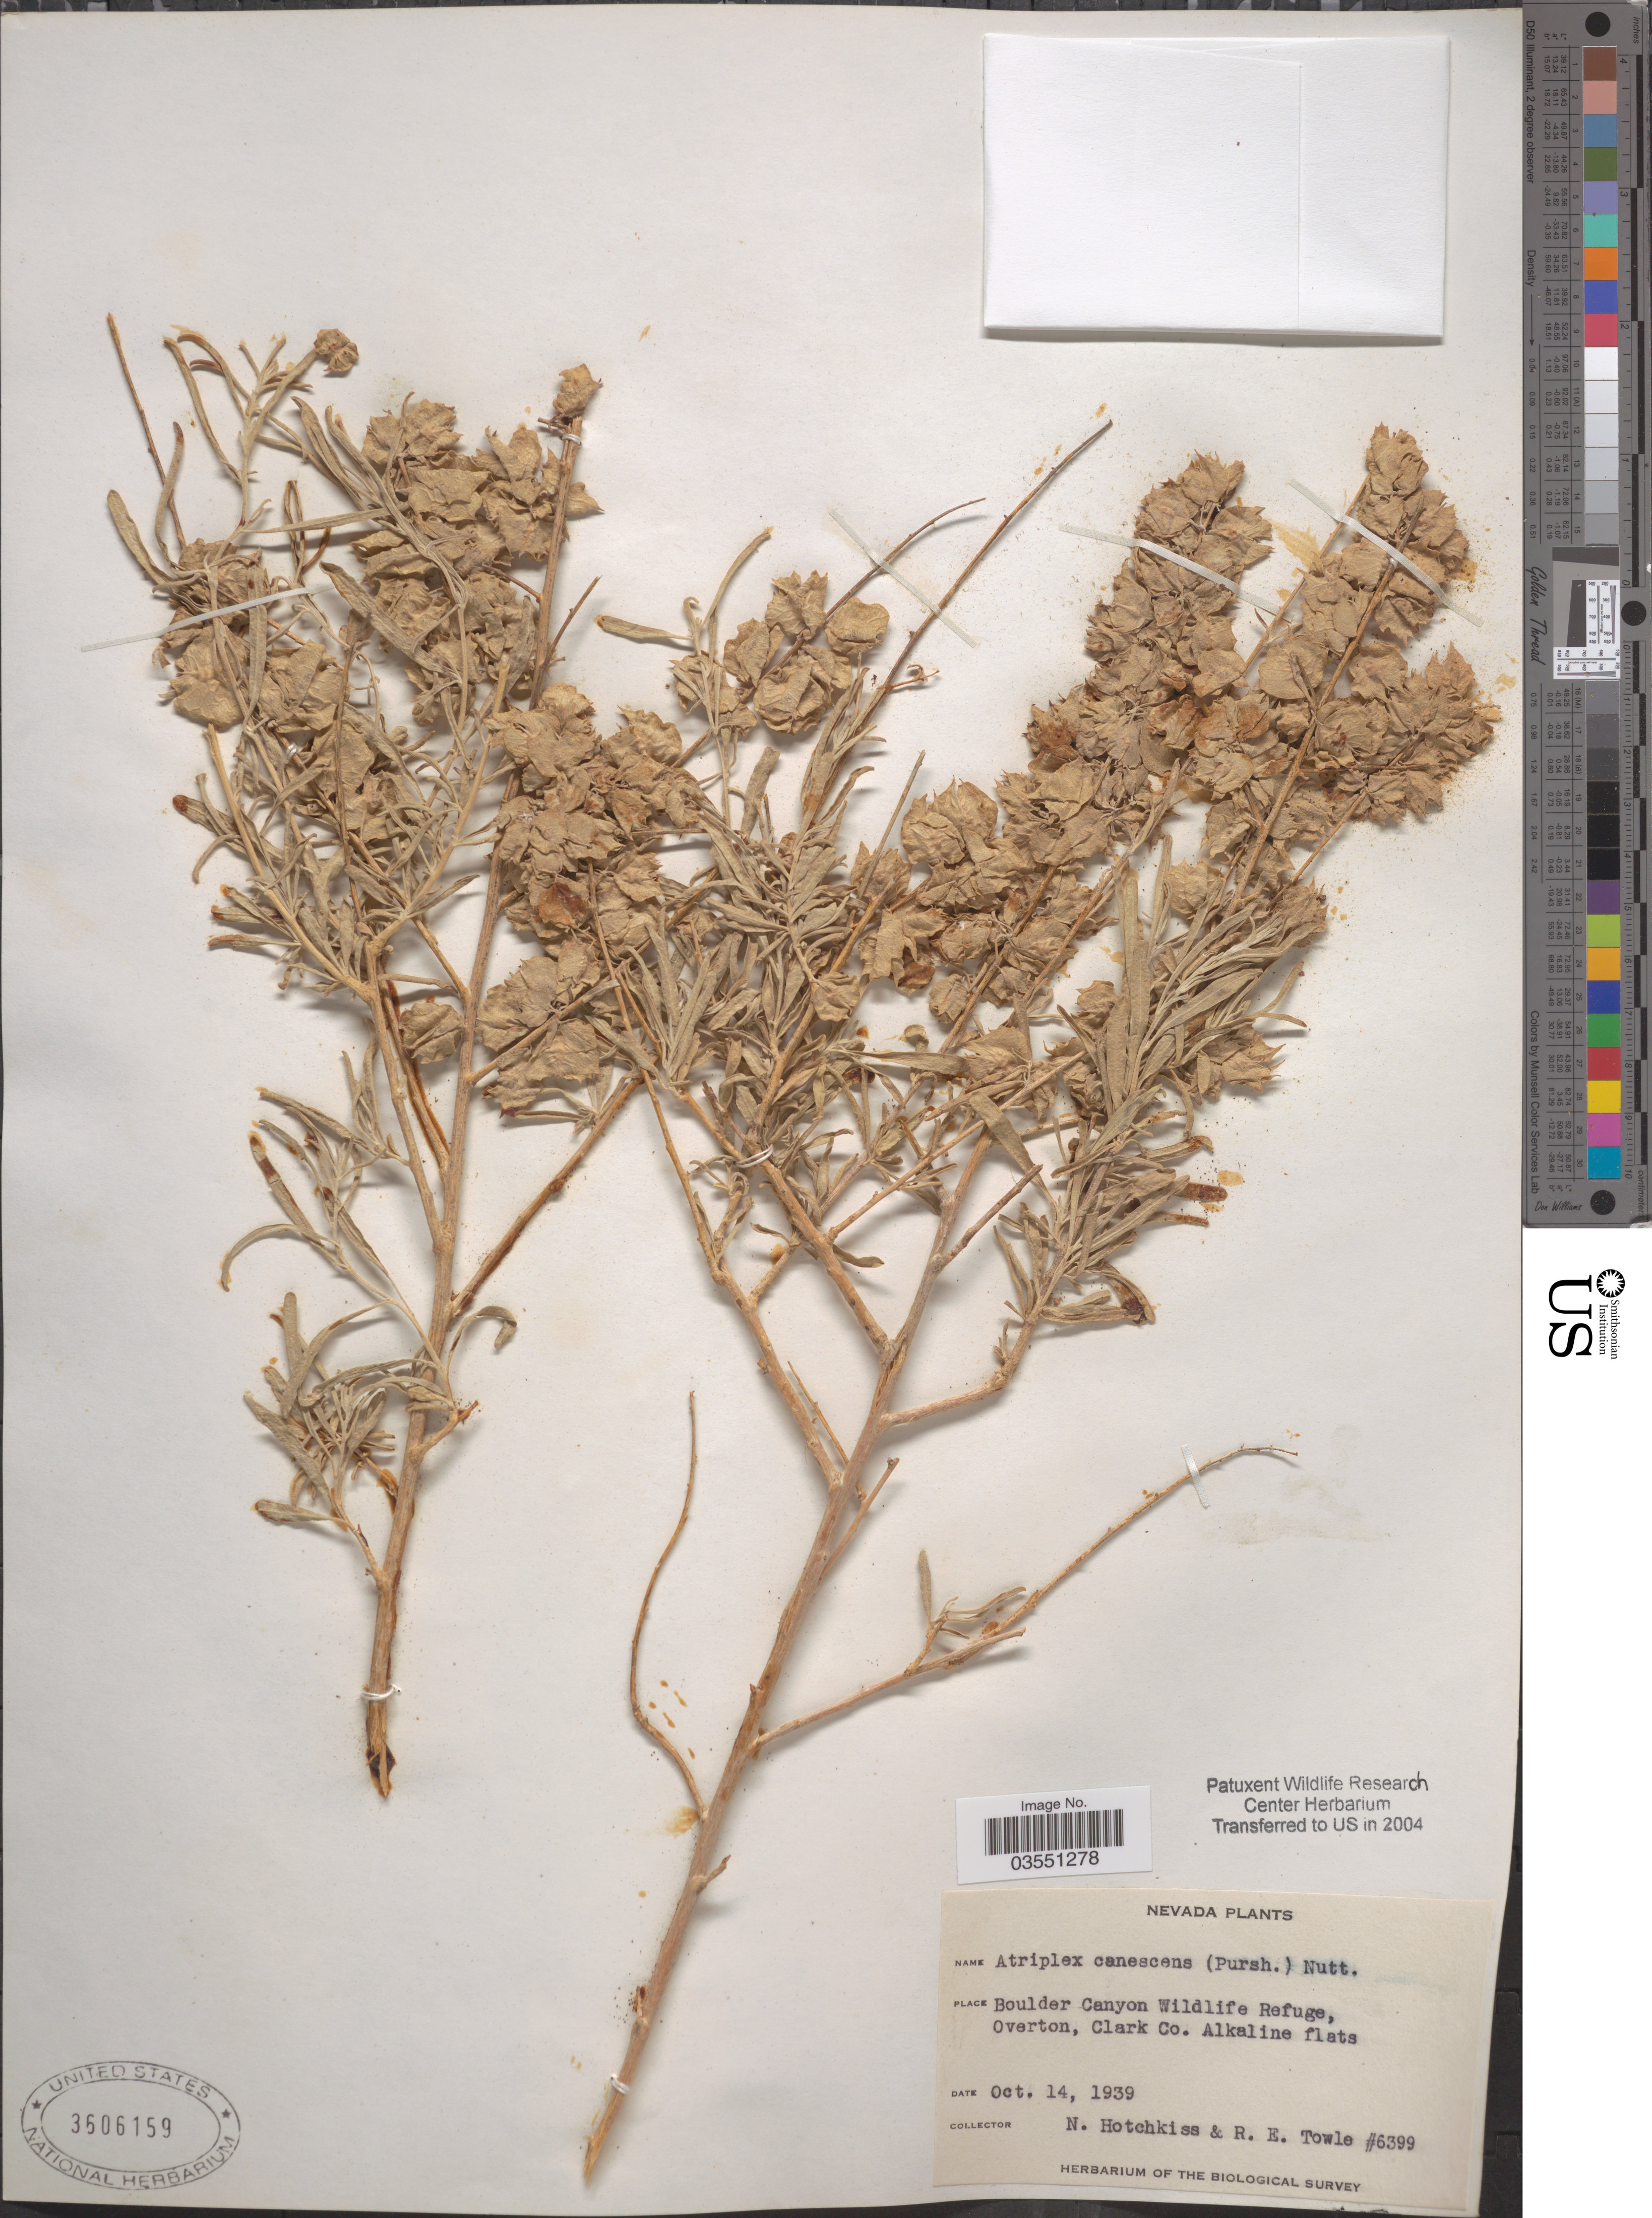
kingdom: Plantae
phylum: Tracheophyta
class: Magnoliopsida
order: Caryophyllales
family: Amaranthaceae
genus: Atriplex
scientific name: Atriplex canescens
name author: (Pursh) Nutt.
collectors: N. Hotchkiss & R. Towle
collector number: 6399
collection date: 1939-10-14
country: United States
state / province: Nevada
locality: Boulder Canyon Wildlife Refuge, Overton, Clark Co. Alkaline flats.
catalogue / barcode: US 3606159